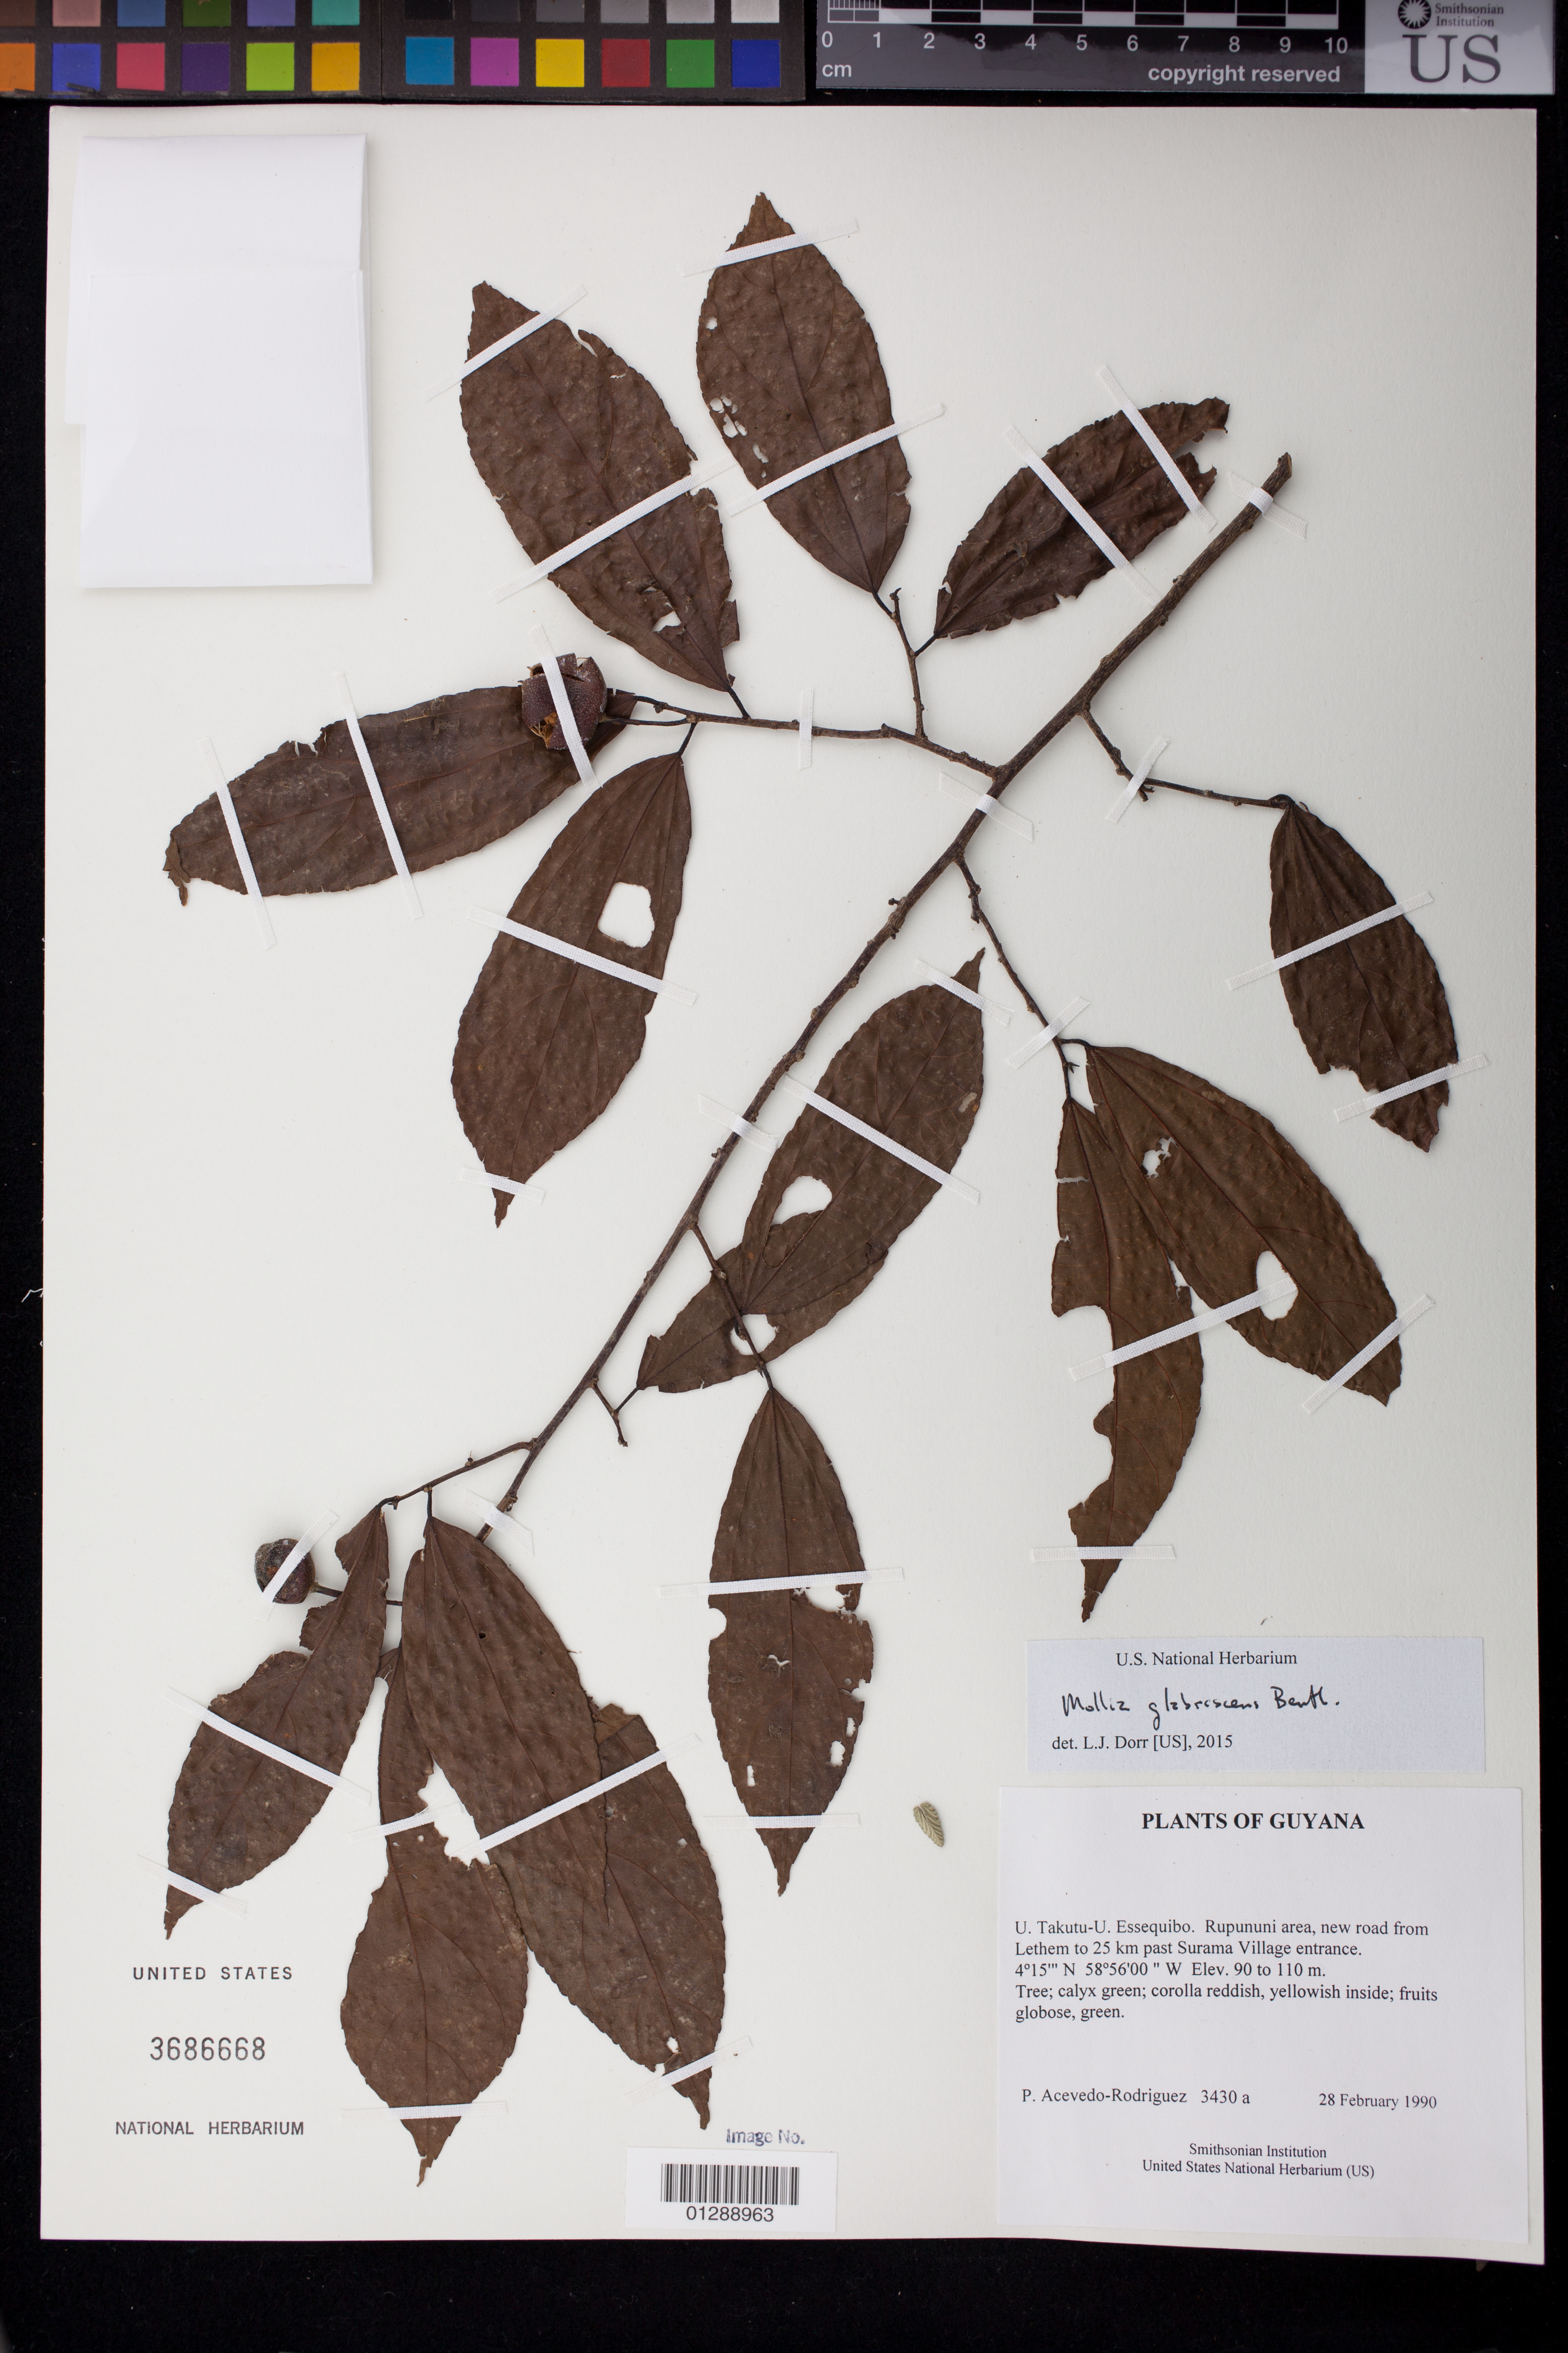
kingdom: Plantae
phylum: Tracheophyta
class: Magnoliopsida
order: Malvales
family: Malvaceae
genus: Mollia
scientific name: Mollia glabrescens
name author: Benth.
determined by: Dorr, L. J., (BOT), Smithsonian Institution - National Museum of Natural History (UNITED STATES)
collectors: P. Acevedo-Rodr.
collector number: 3430 a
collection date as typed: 28 Feb 1990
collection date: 1990-02-28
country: Guyana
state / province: U. Takutu-U. Essequibo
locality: Rupununi area, new road from Lethem to 25 km past Surama Village entrance.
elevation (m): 90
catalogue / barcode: US 3686668